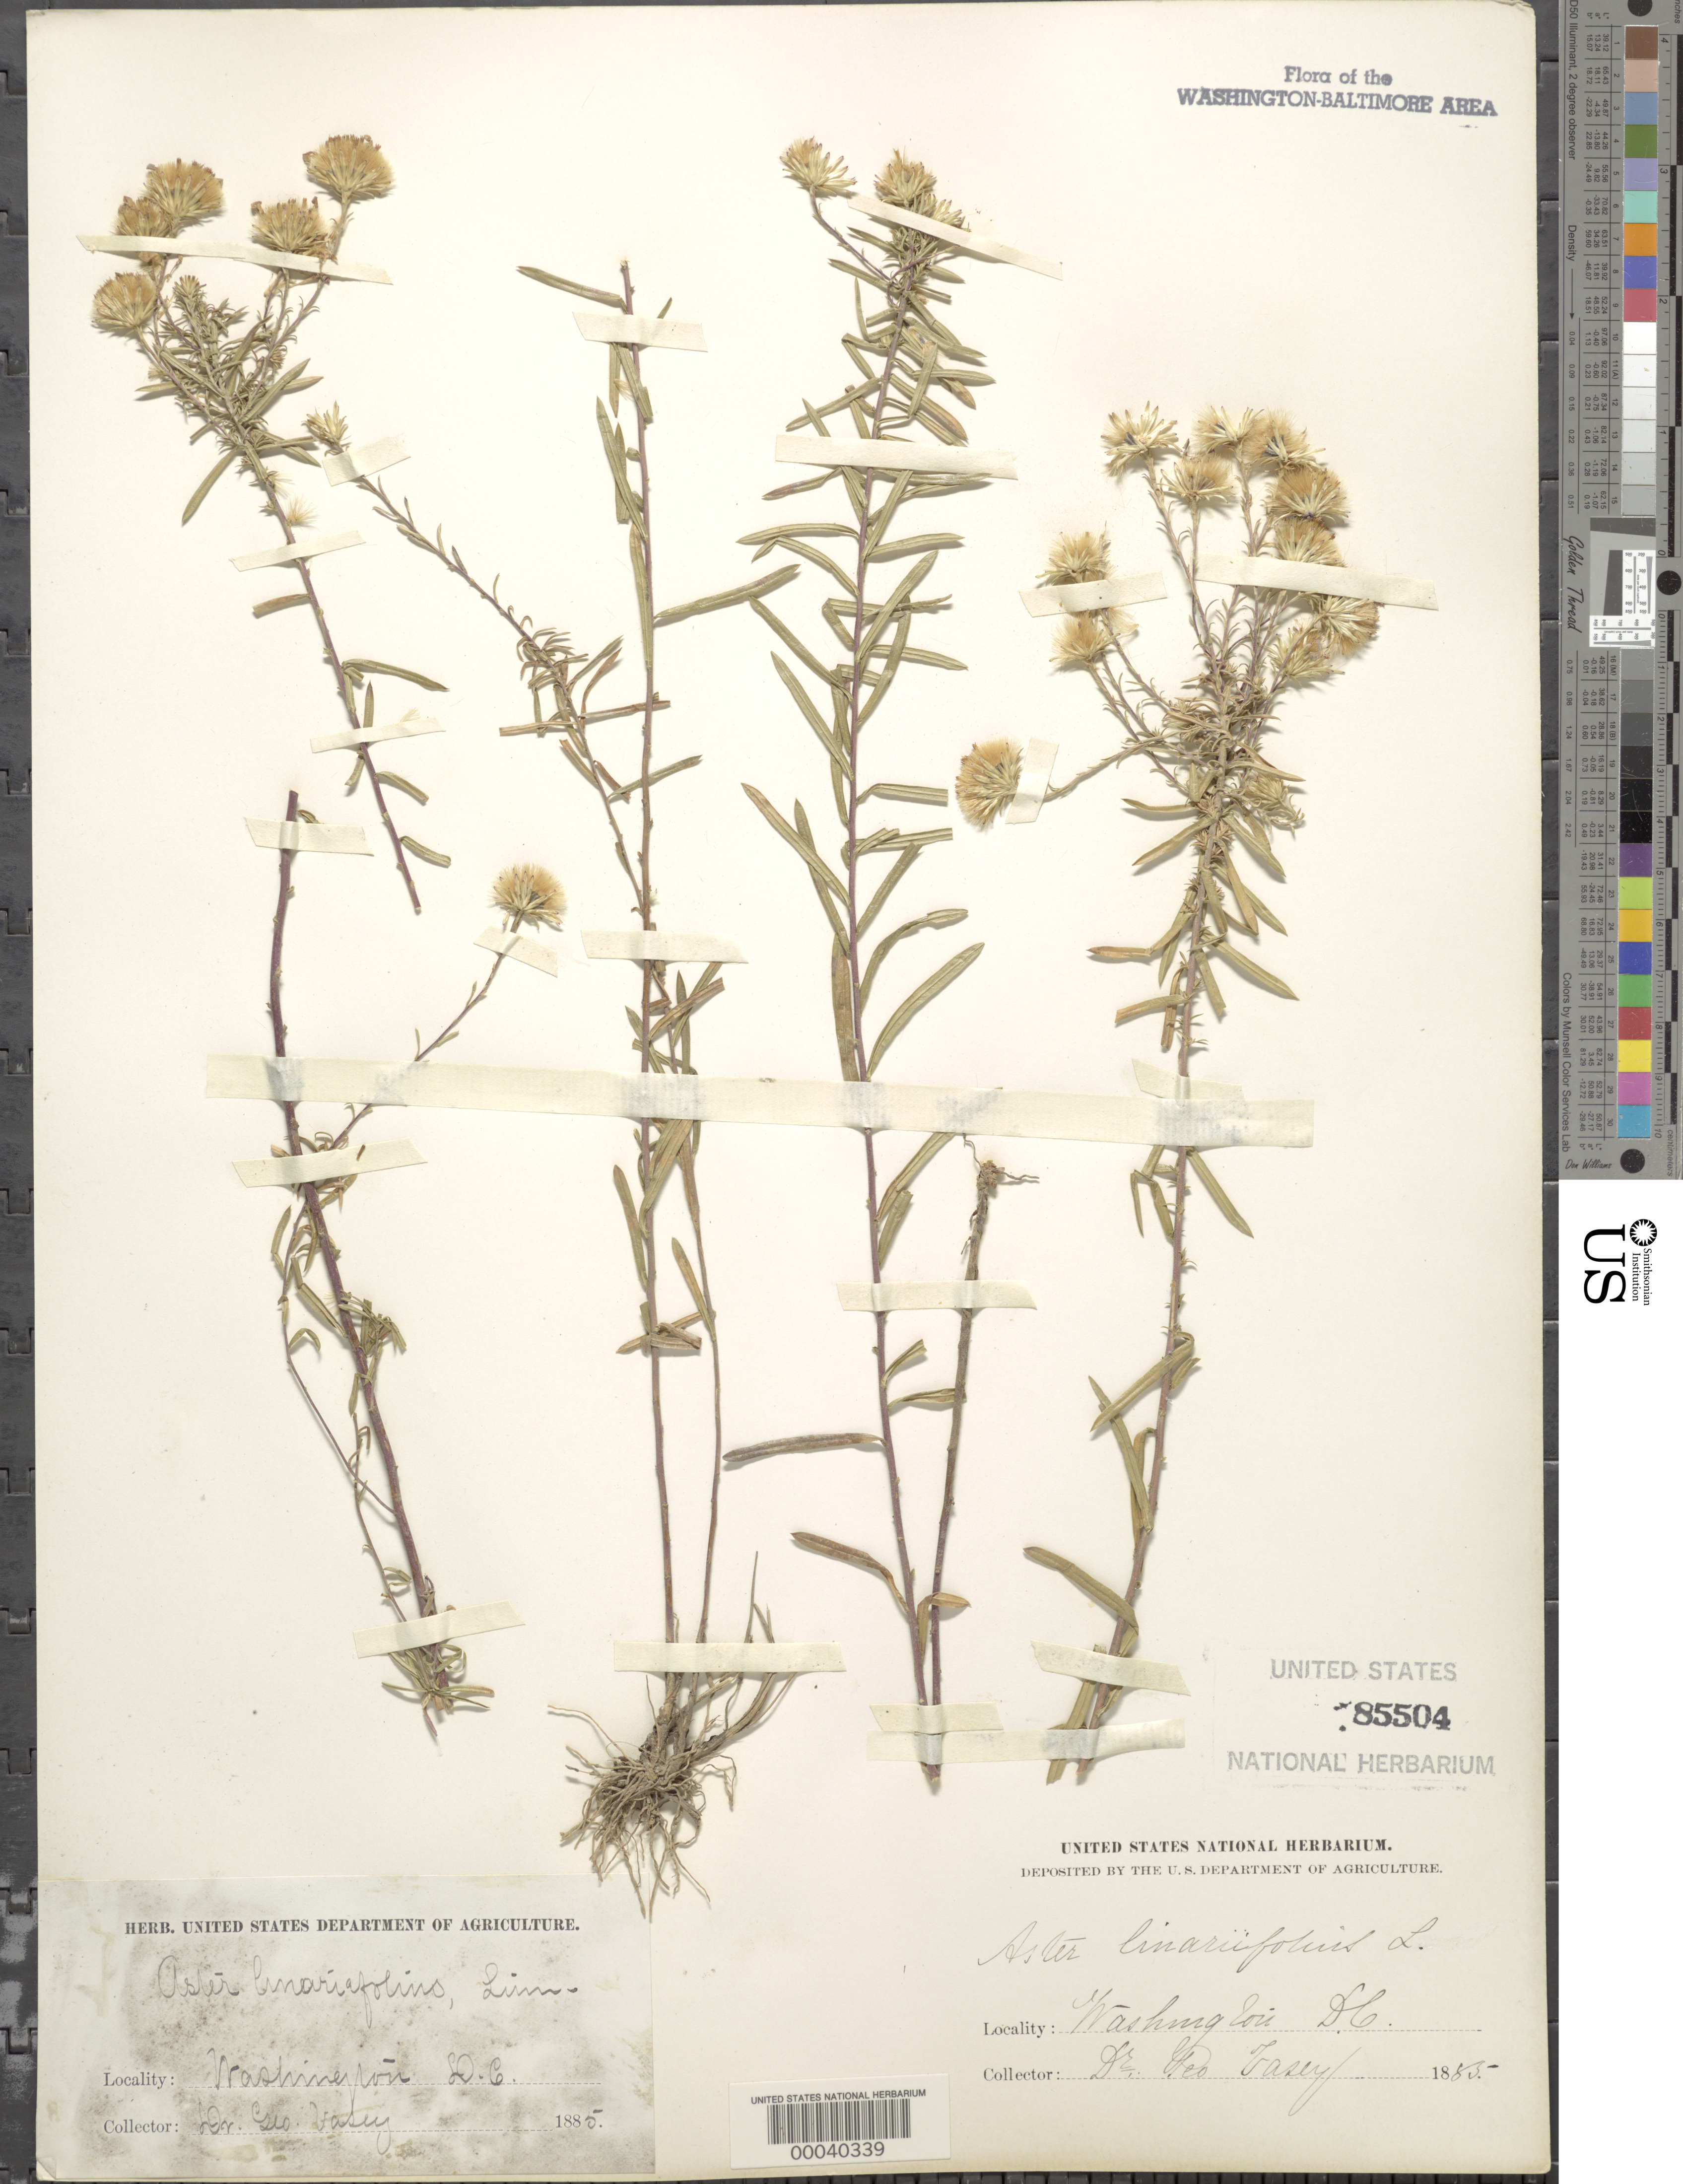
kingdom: Plantae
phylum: Tracheophyta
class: Magnoliopsida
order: Asterales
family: Asteraceae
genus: Ionactis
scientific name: Ionactis linariifolia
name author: (L.) Greene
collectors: G. Vasey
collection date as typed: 1885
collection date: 1885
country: United States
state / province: District of Columbia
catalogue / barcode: US 85504